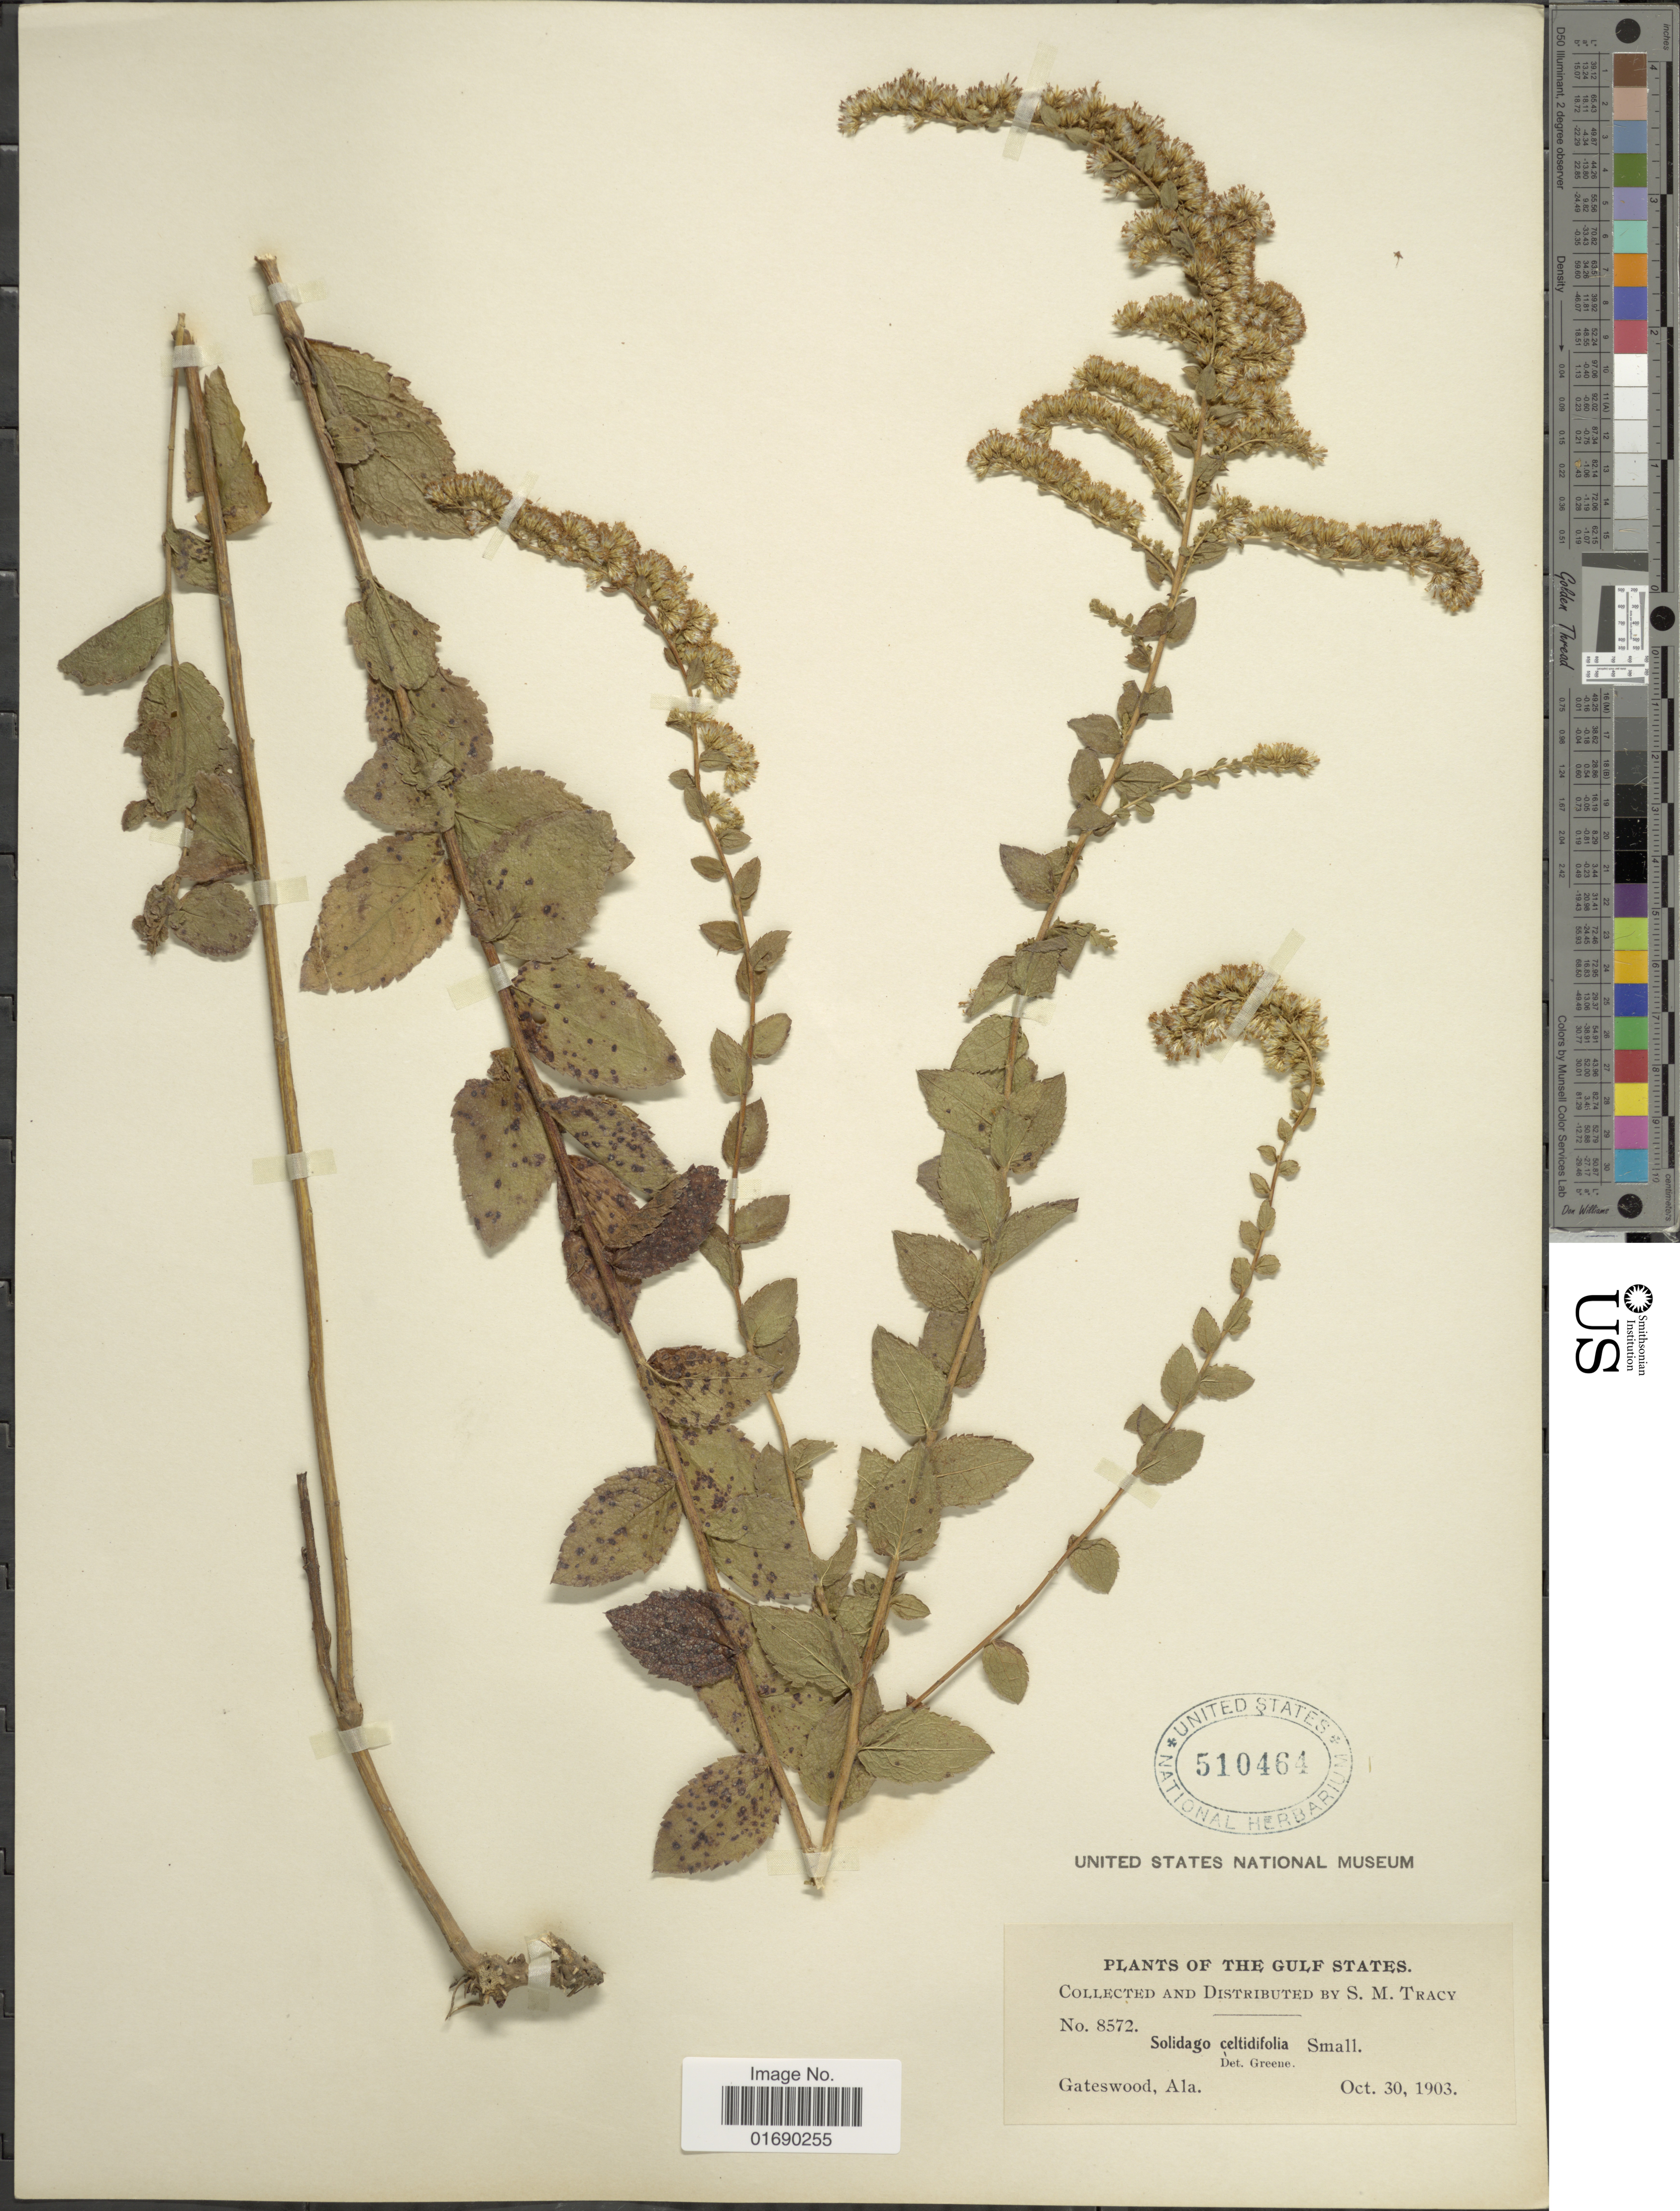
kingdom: Plantae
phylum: Tracheophyta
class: Magnoliopsida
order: Asterales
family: Asteraceae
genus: Solidago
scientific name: Solidago rugosa var. celtidifolia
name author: (Small) Fernald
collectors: S. M. Tracy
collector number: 8572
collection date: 1903-10-30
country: United States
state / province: Alabama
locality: The Gulf States, Gateswood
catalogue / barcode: US 510464